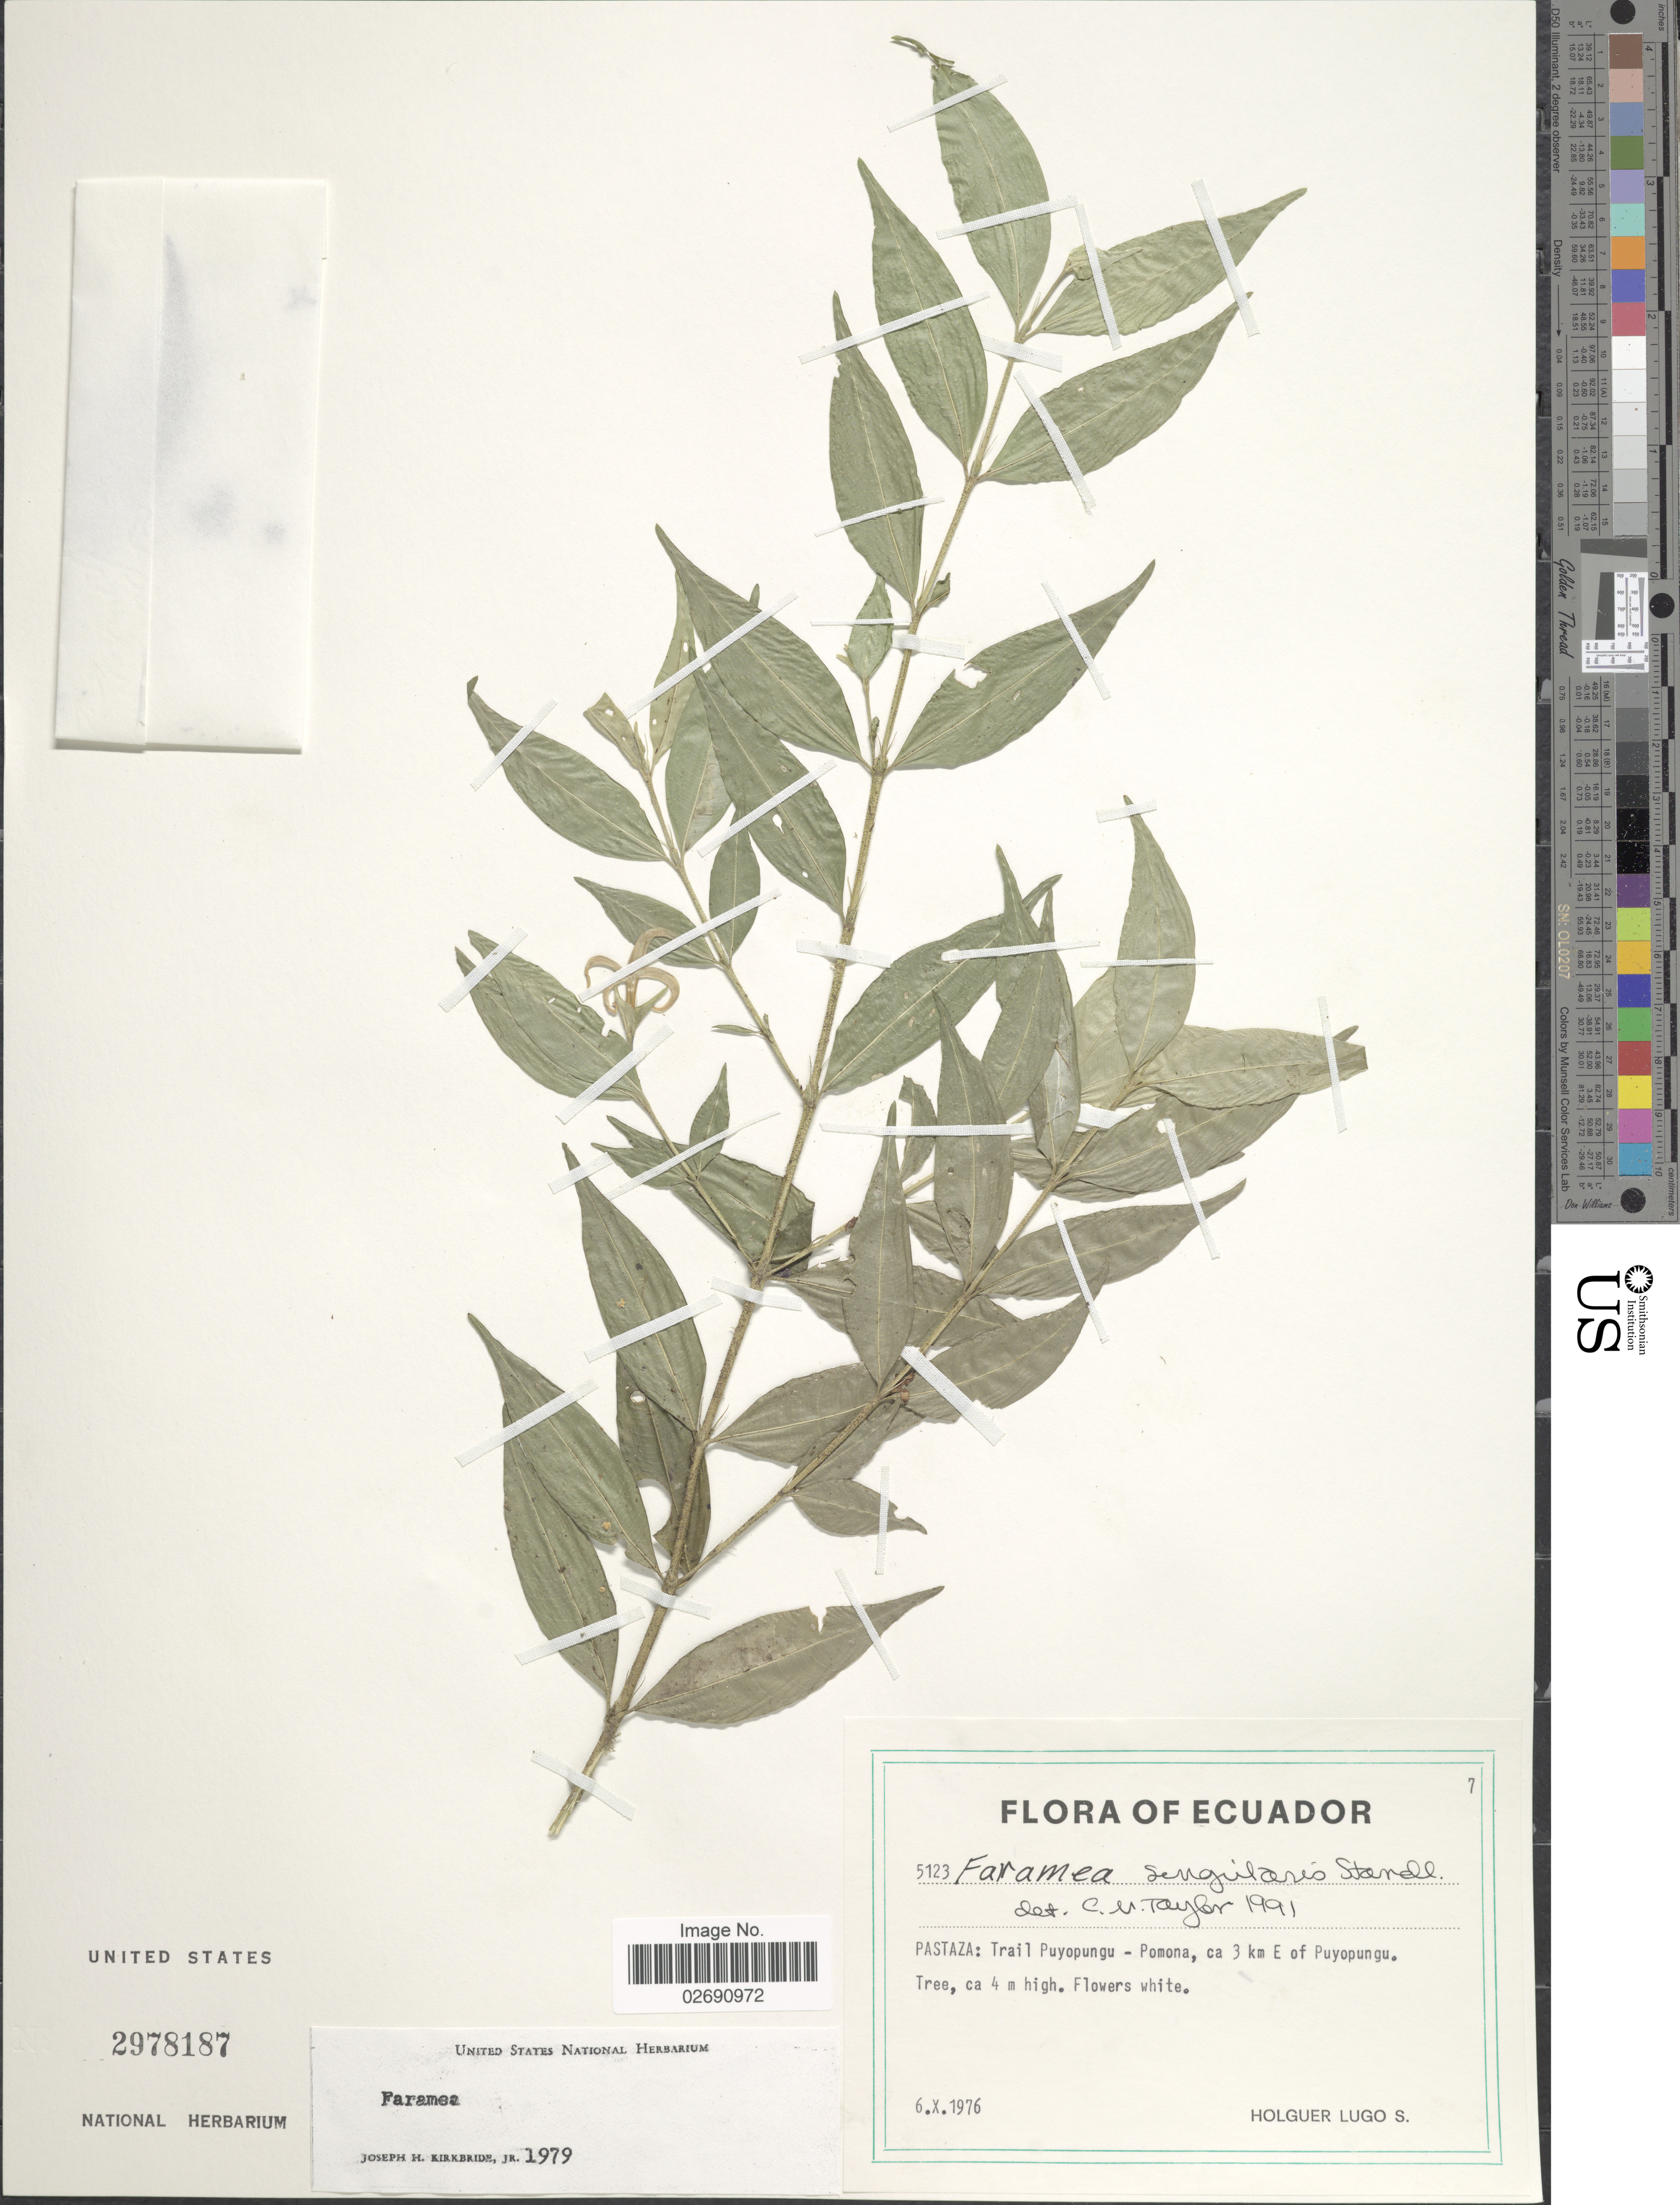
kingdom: Plantae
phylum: Tracheophyta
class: Magnoliopsida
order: Gentianales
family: Rubiaceae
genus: Faramea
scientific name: Faramea singularis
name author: Standl.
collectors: H. Lugo S.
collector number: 5123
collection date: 1976-10-06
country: Ecuador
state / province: Pastaza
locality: Trail Puyopungu-Pomona, ca 3 km E of Puyopungu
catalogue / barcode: US 2978187